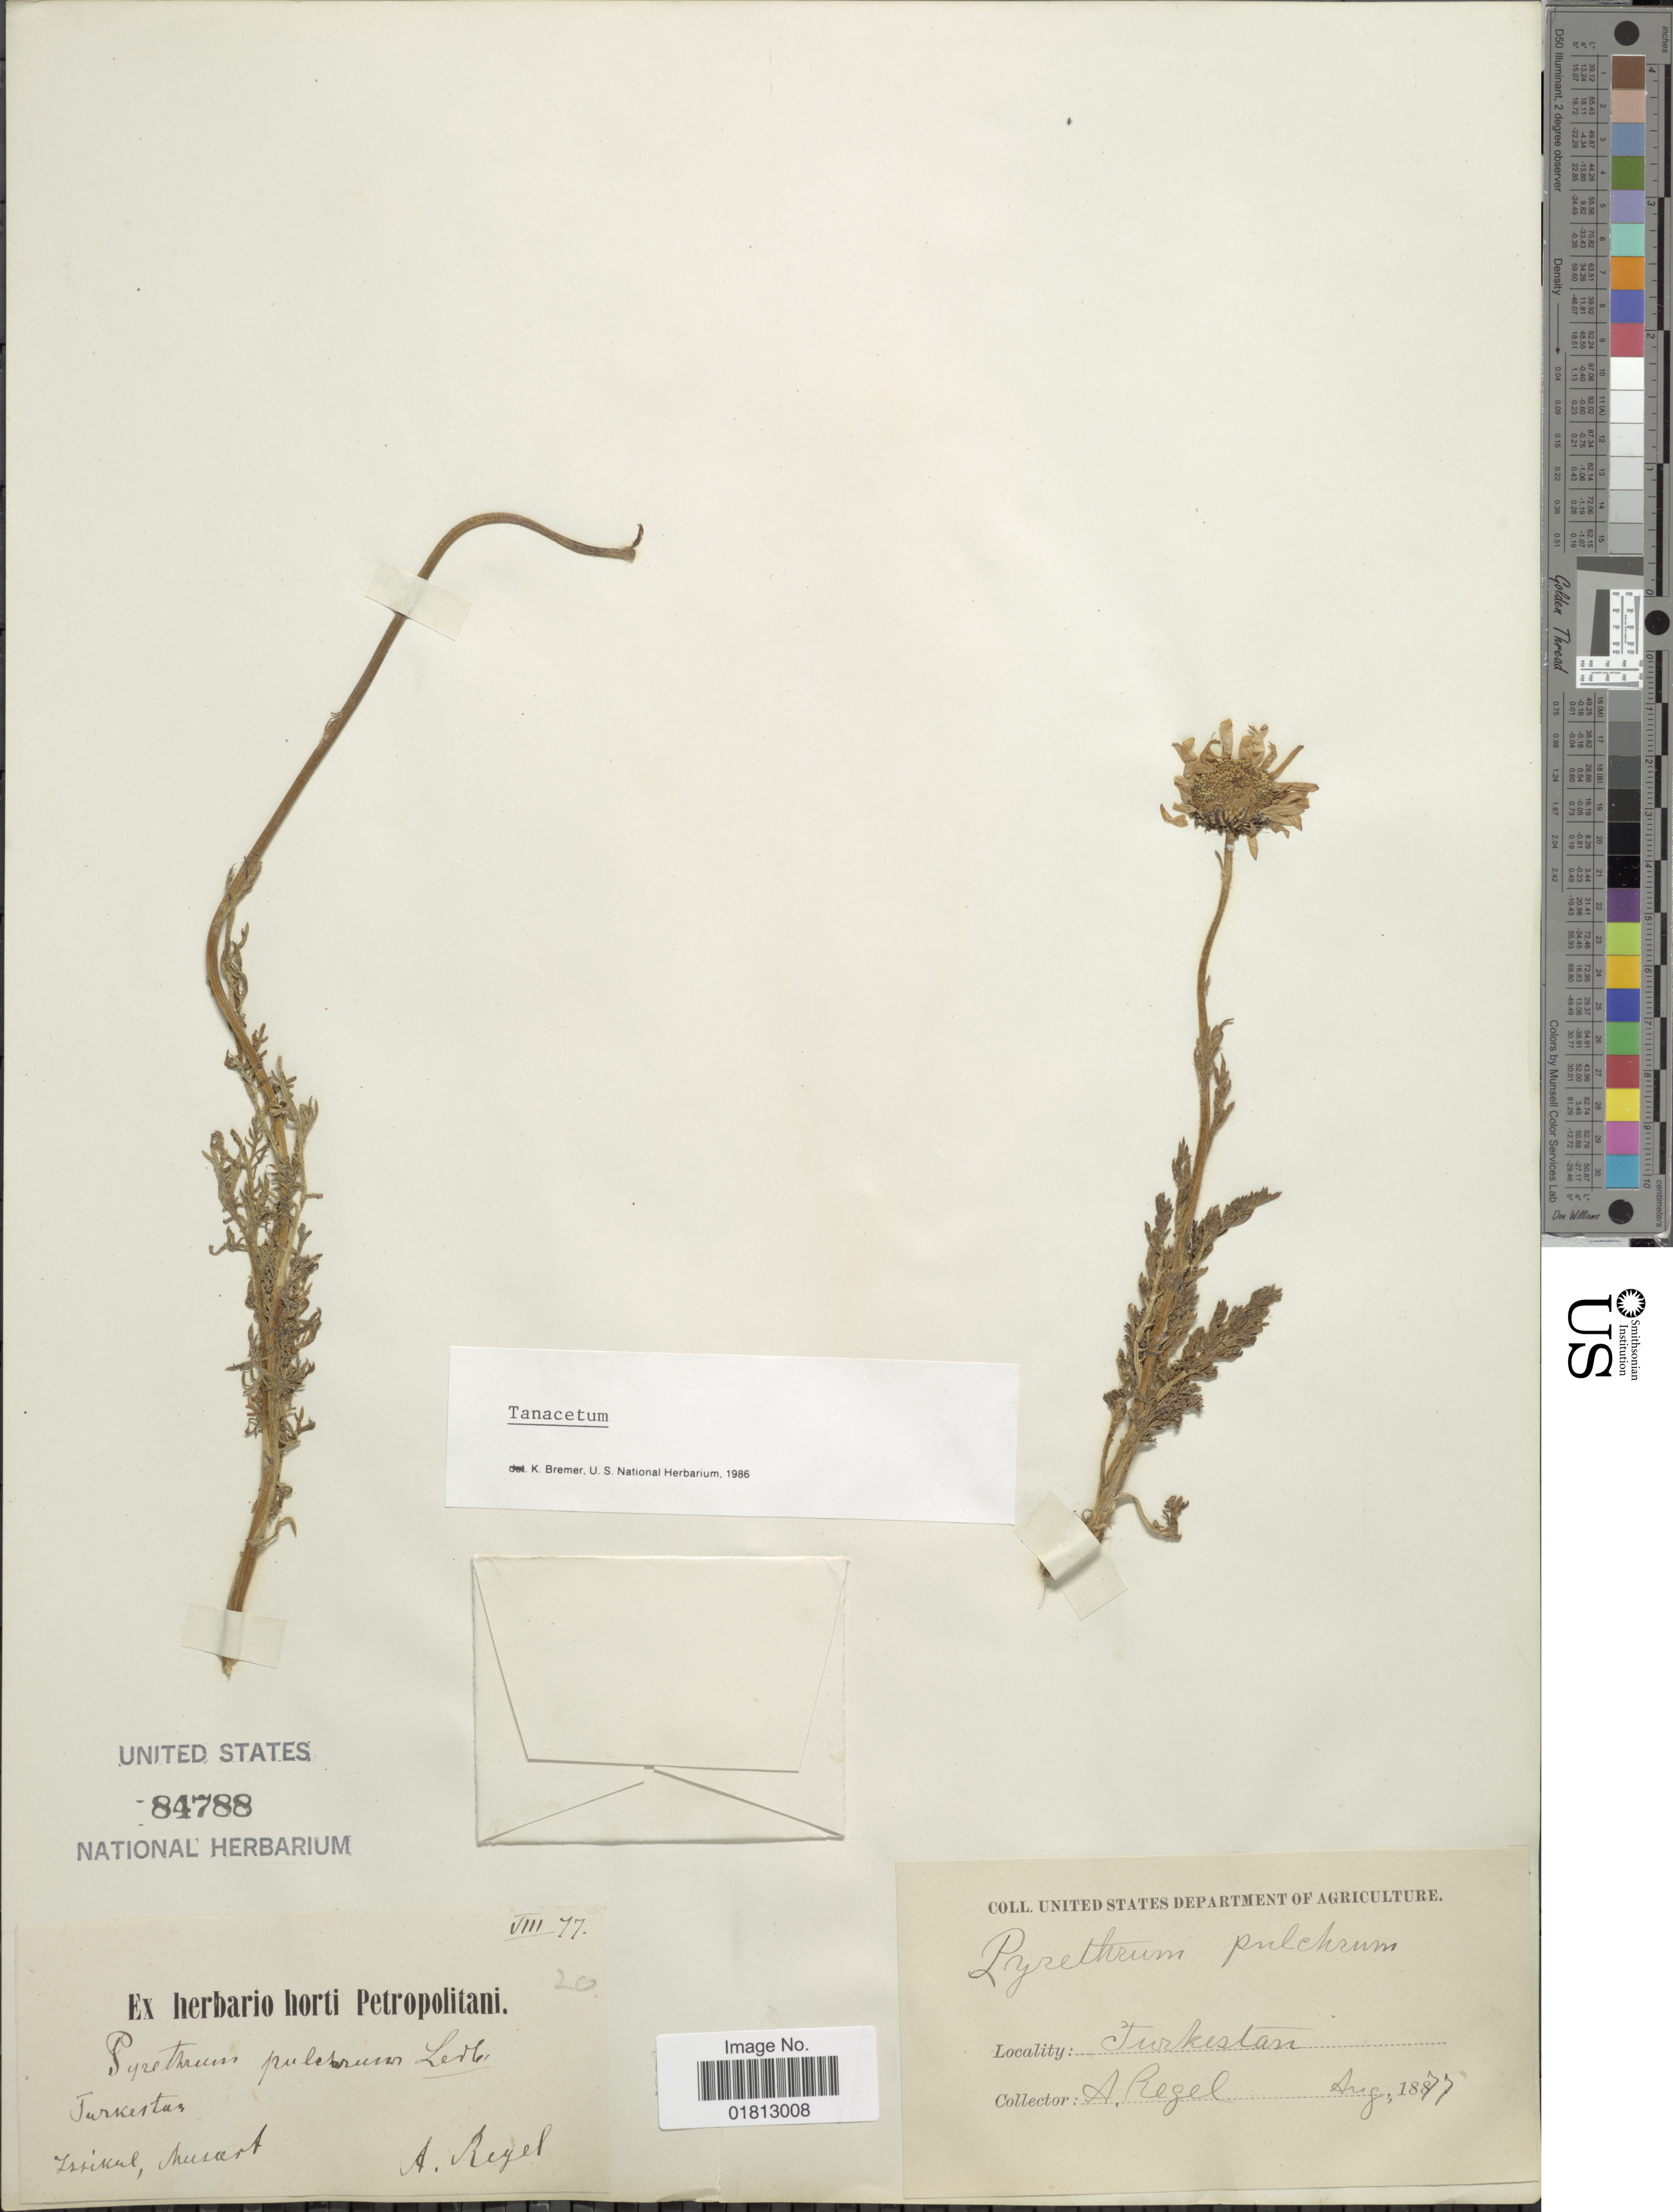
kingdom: Plantae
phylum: Tracheophyta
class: Magnoliopsida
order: Asterales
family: Asteraceae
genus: Tanacetum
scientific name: Tanacetum pulchrum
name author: (Ledeb.) Sch. Bip.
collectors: A. Regel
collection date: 1877-08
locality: Turkestan, Turkestan, Issikal, Kusart [interpreted]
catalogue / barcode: US 84788